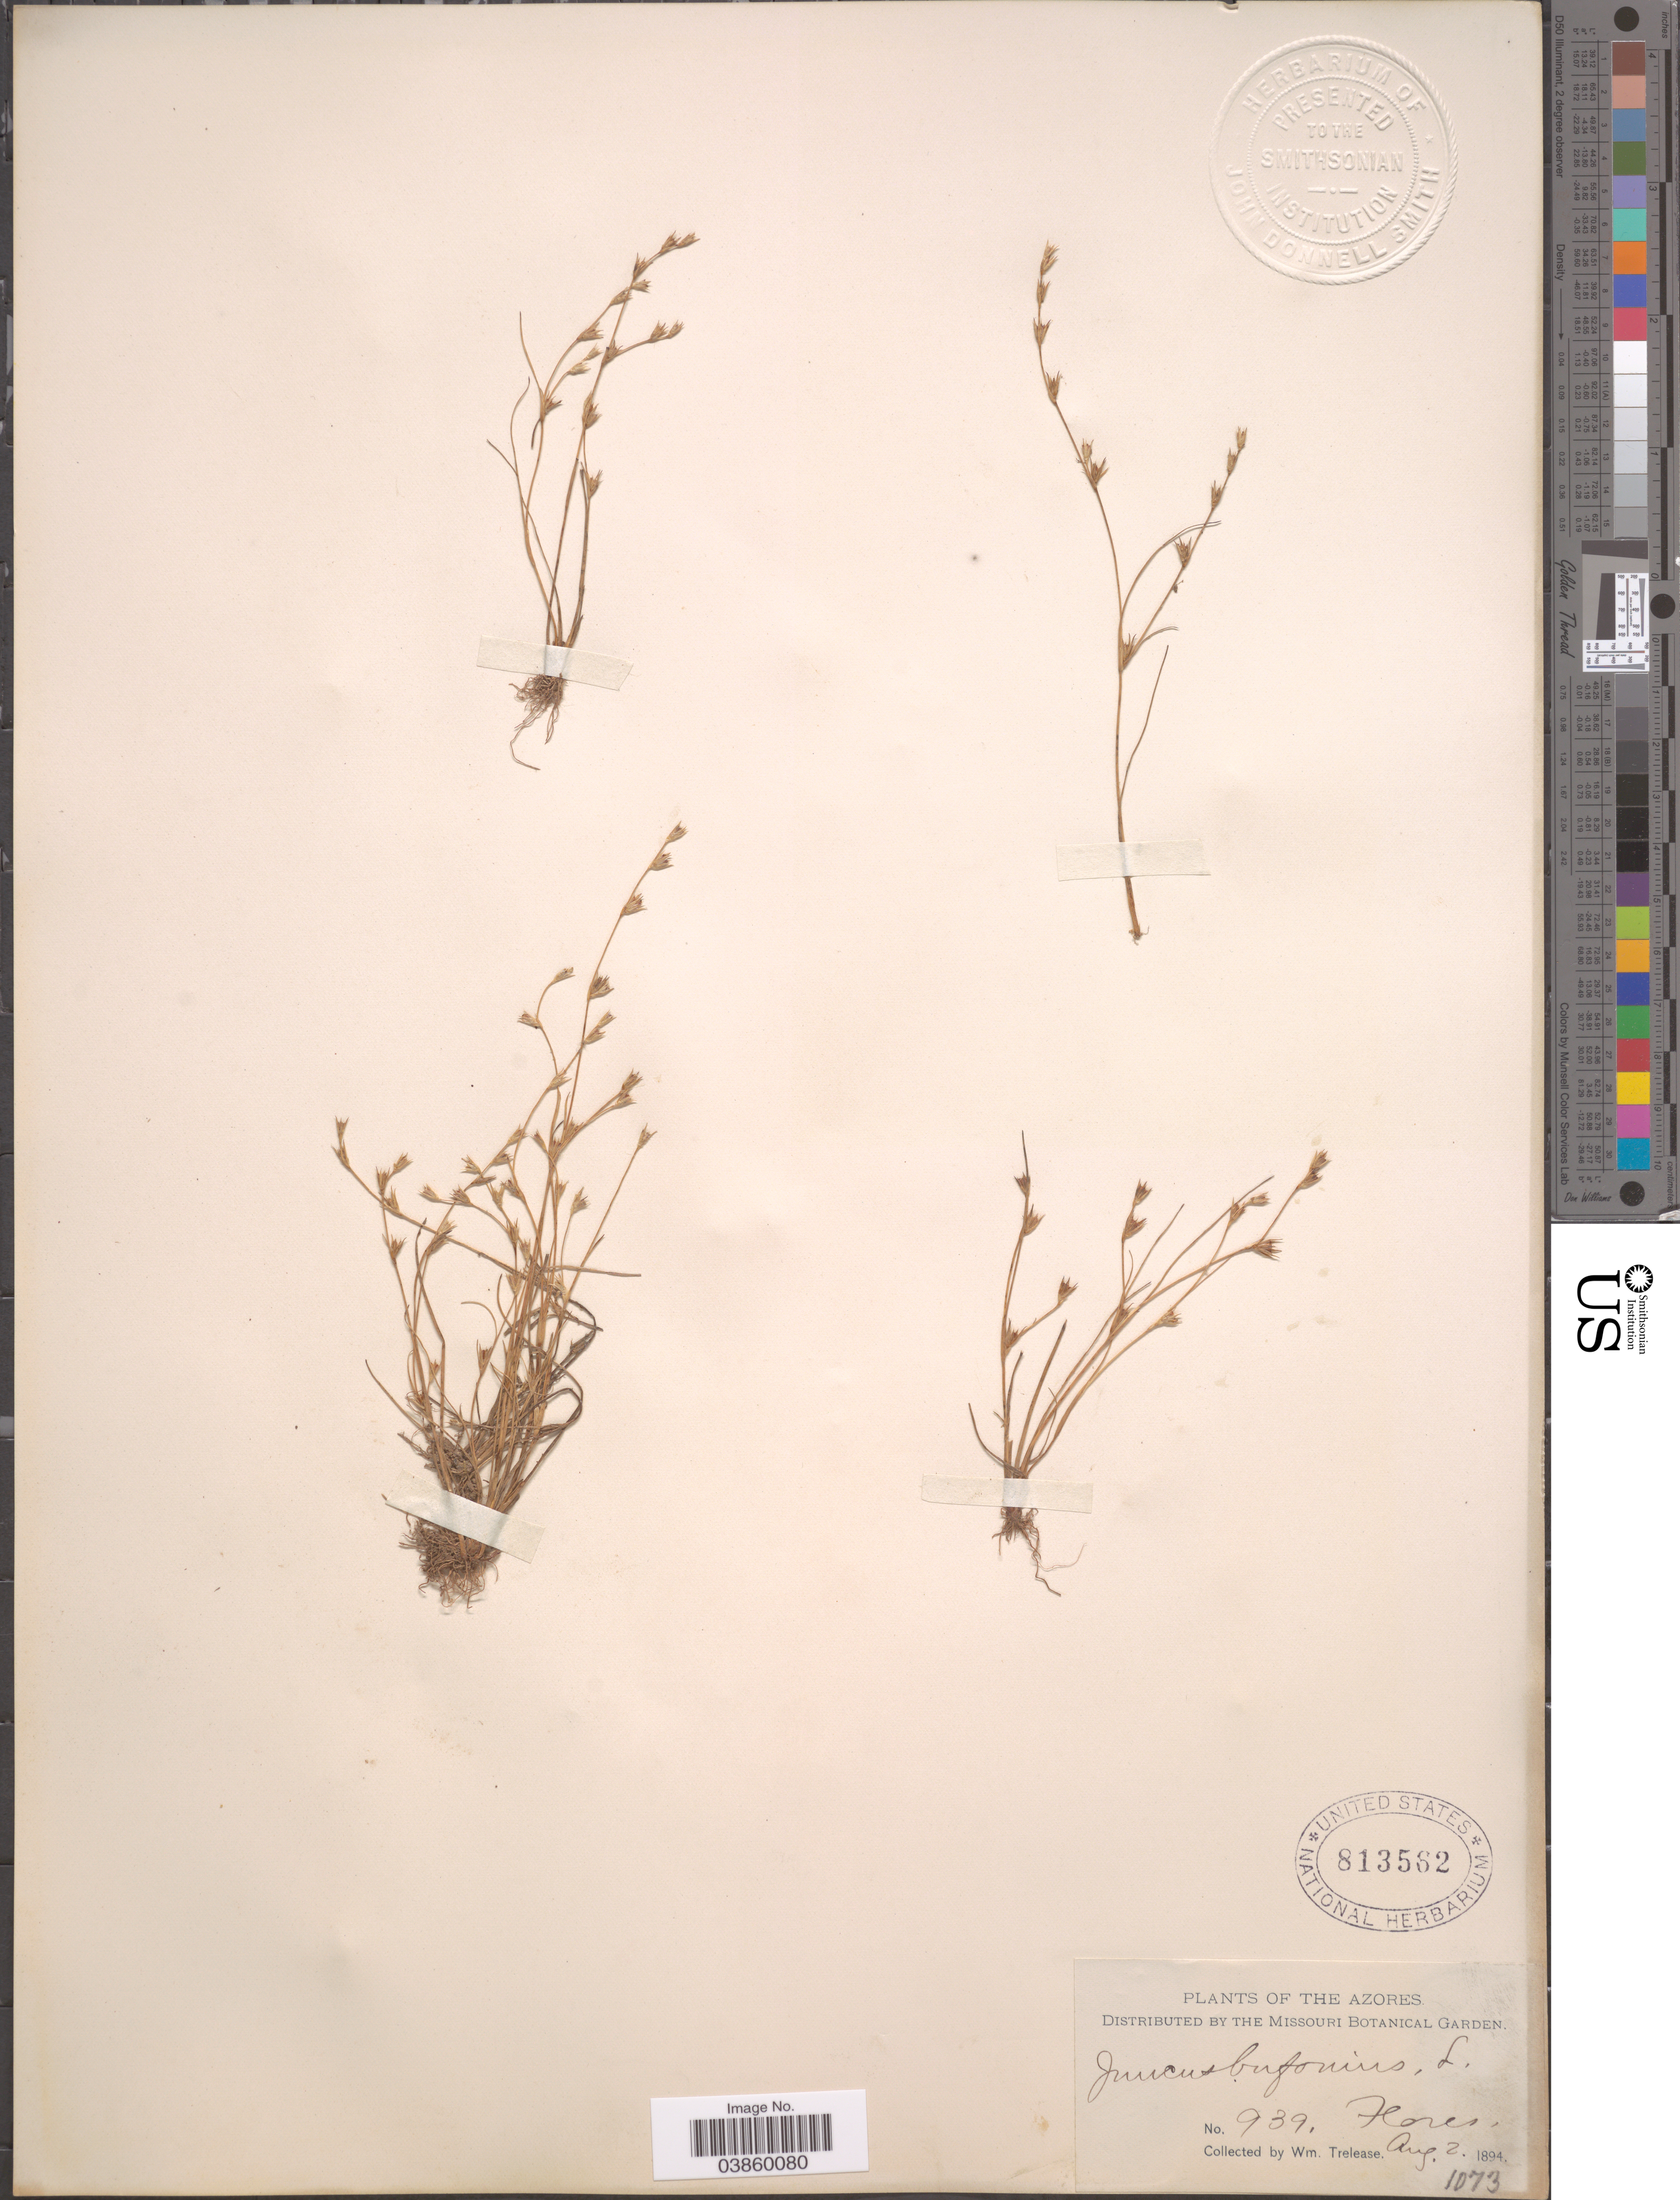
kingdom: Plantae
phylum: Tracheophyta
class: Liliopsida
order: Poales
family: Juncaceae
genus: Juncus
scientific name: Juncus bufonius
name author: L.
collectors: W. Trelease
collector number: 939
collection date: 1894-08-02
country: Portugal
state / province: Azores (Aut. Reg.)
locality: The Azores.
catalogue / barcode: US 813562